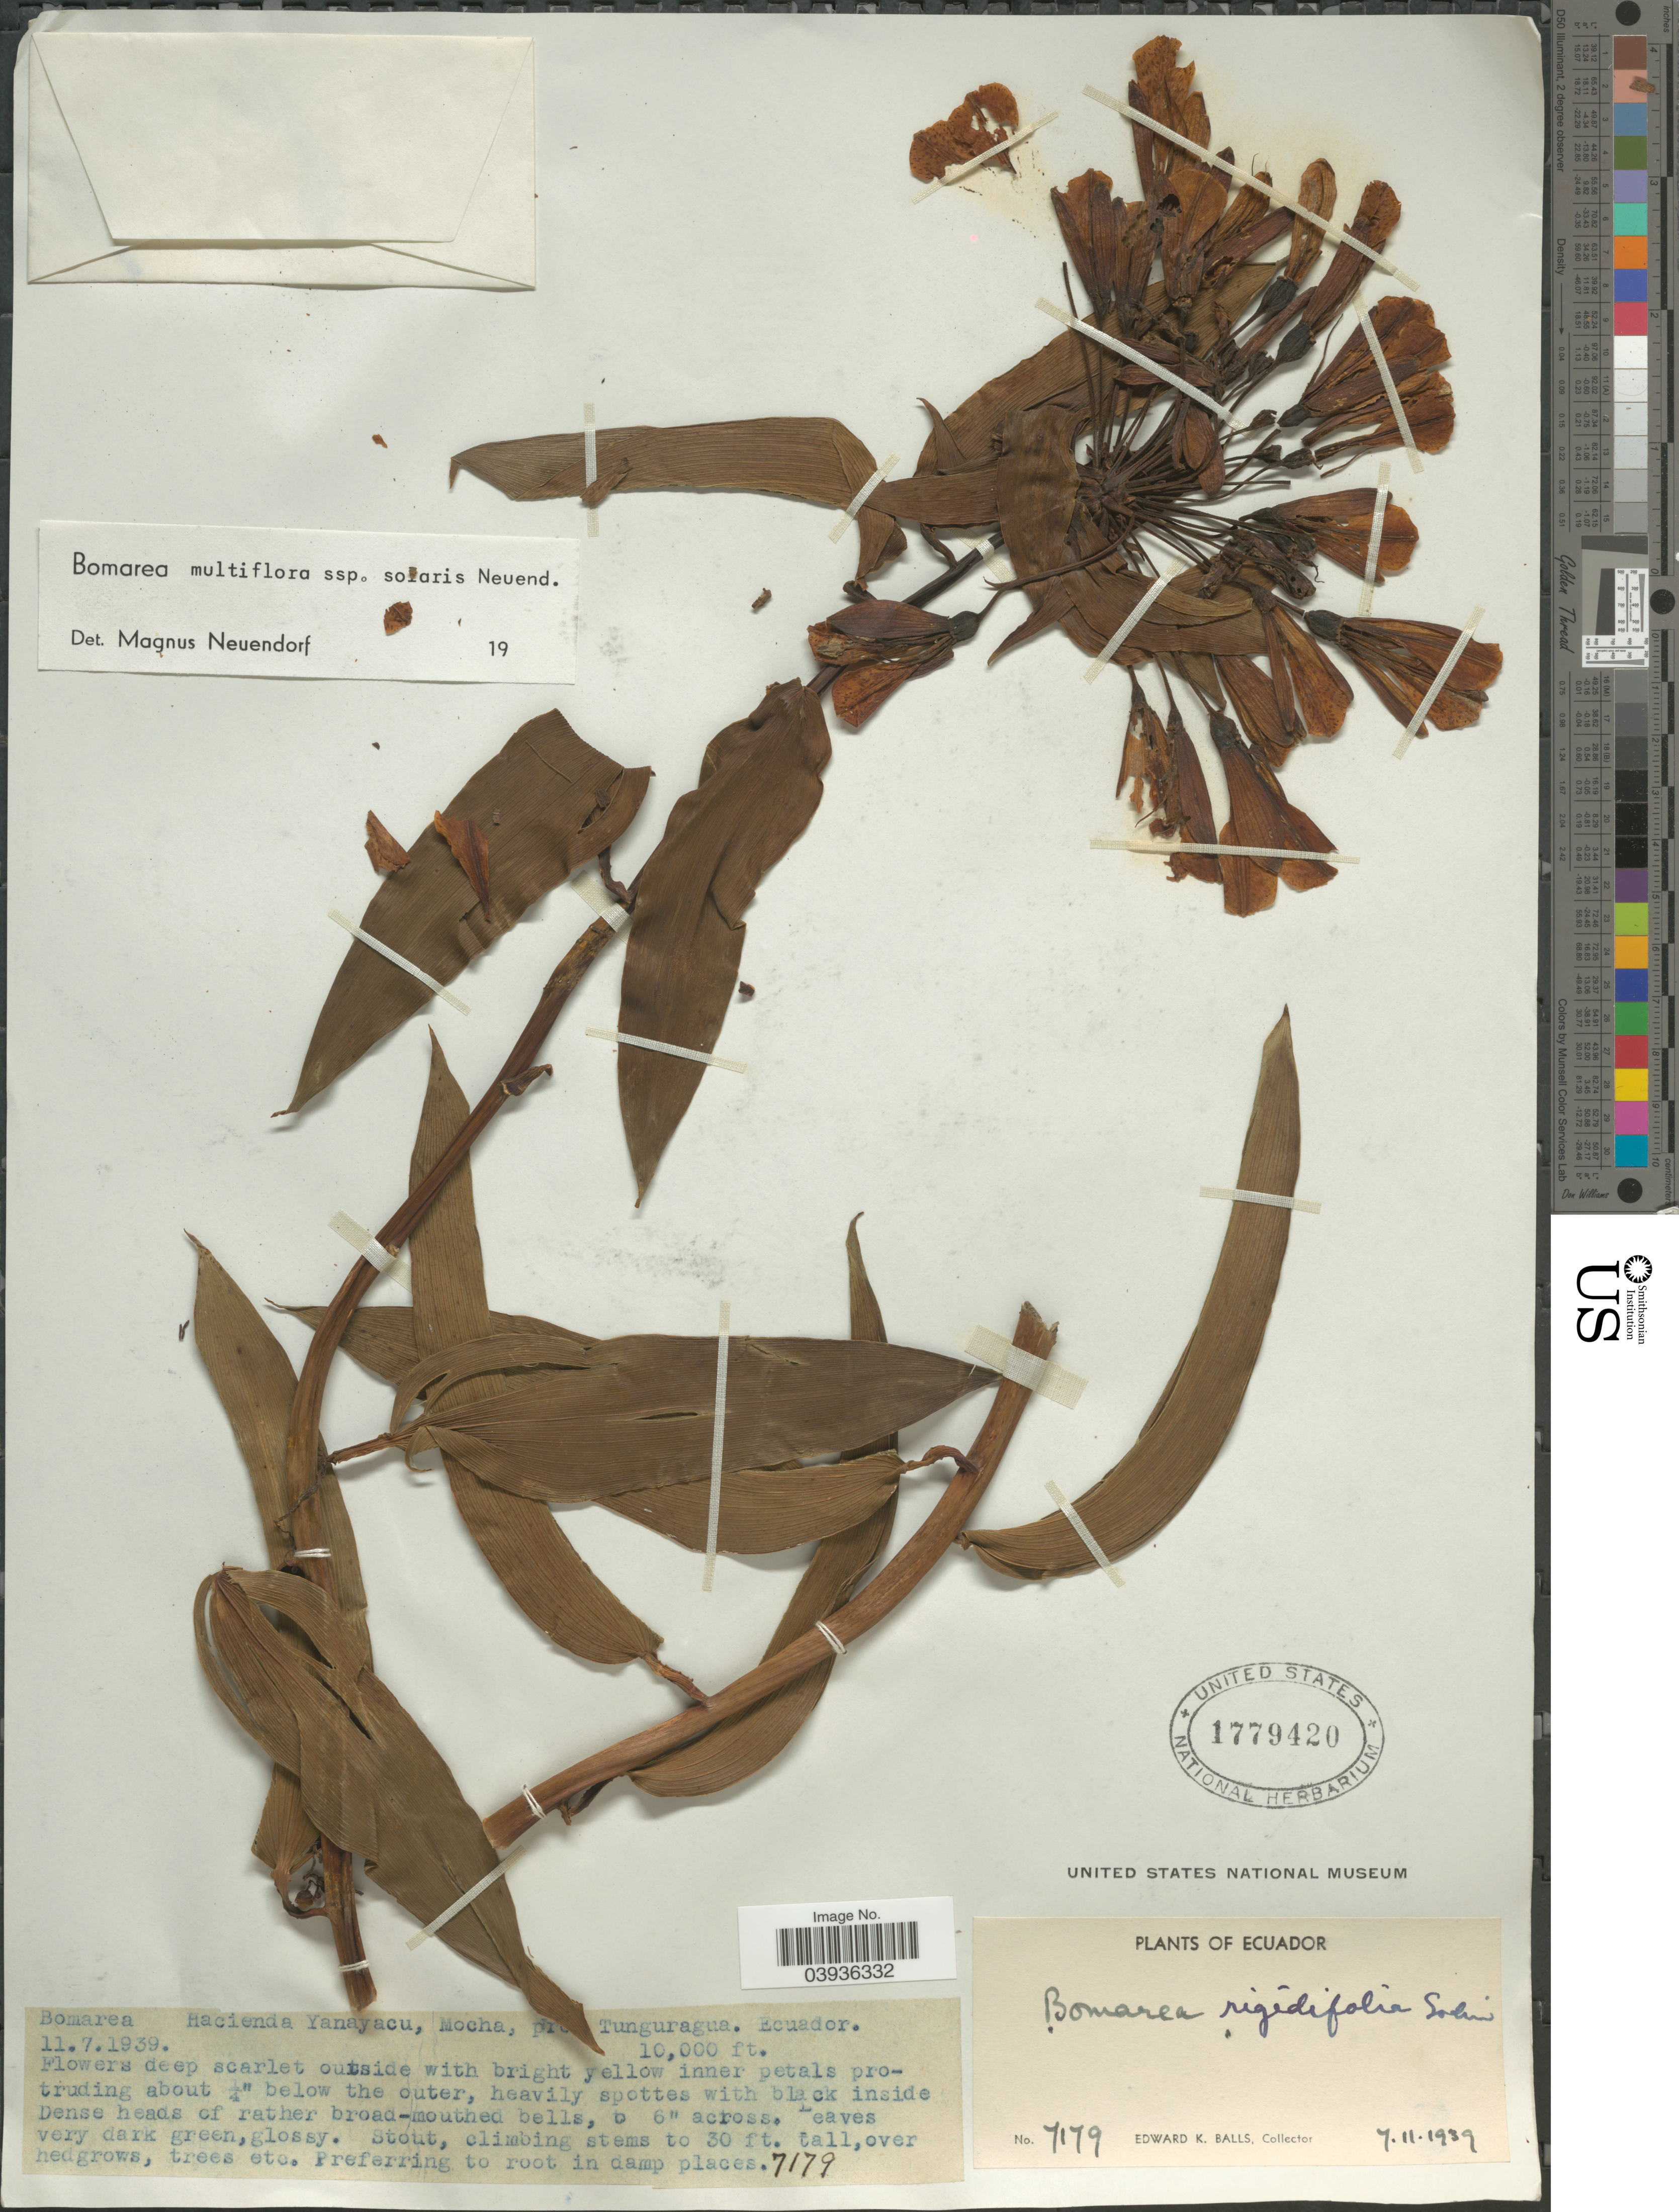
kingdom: Plantae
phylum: Tracheophyta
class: Liliopsida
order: Liliales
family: Alstroemeriaceae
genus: Bomarea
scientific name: Bomarea rigidifolia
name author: Sodiro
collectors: E. K. Balls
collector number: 7179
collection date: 1939-07-11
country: Ecuador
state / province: Tungurahua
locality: Hacienda Yanayacu, Mocha.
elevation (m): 3048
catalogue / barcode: US 1779420